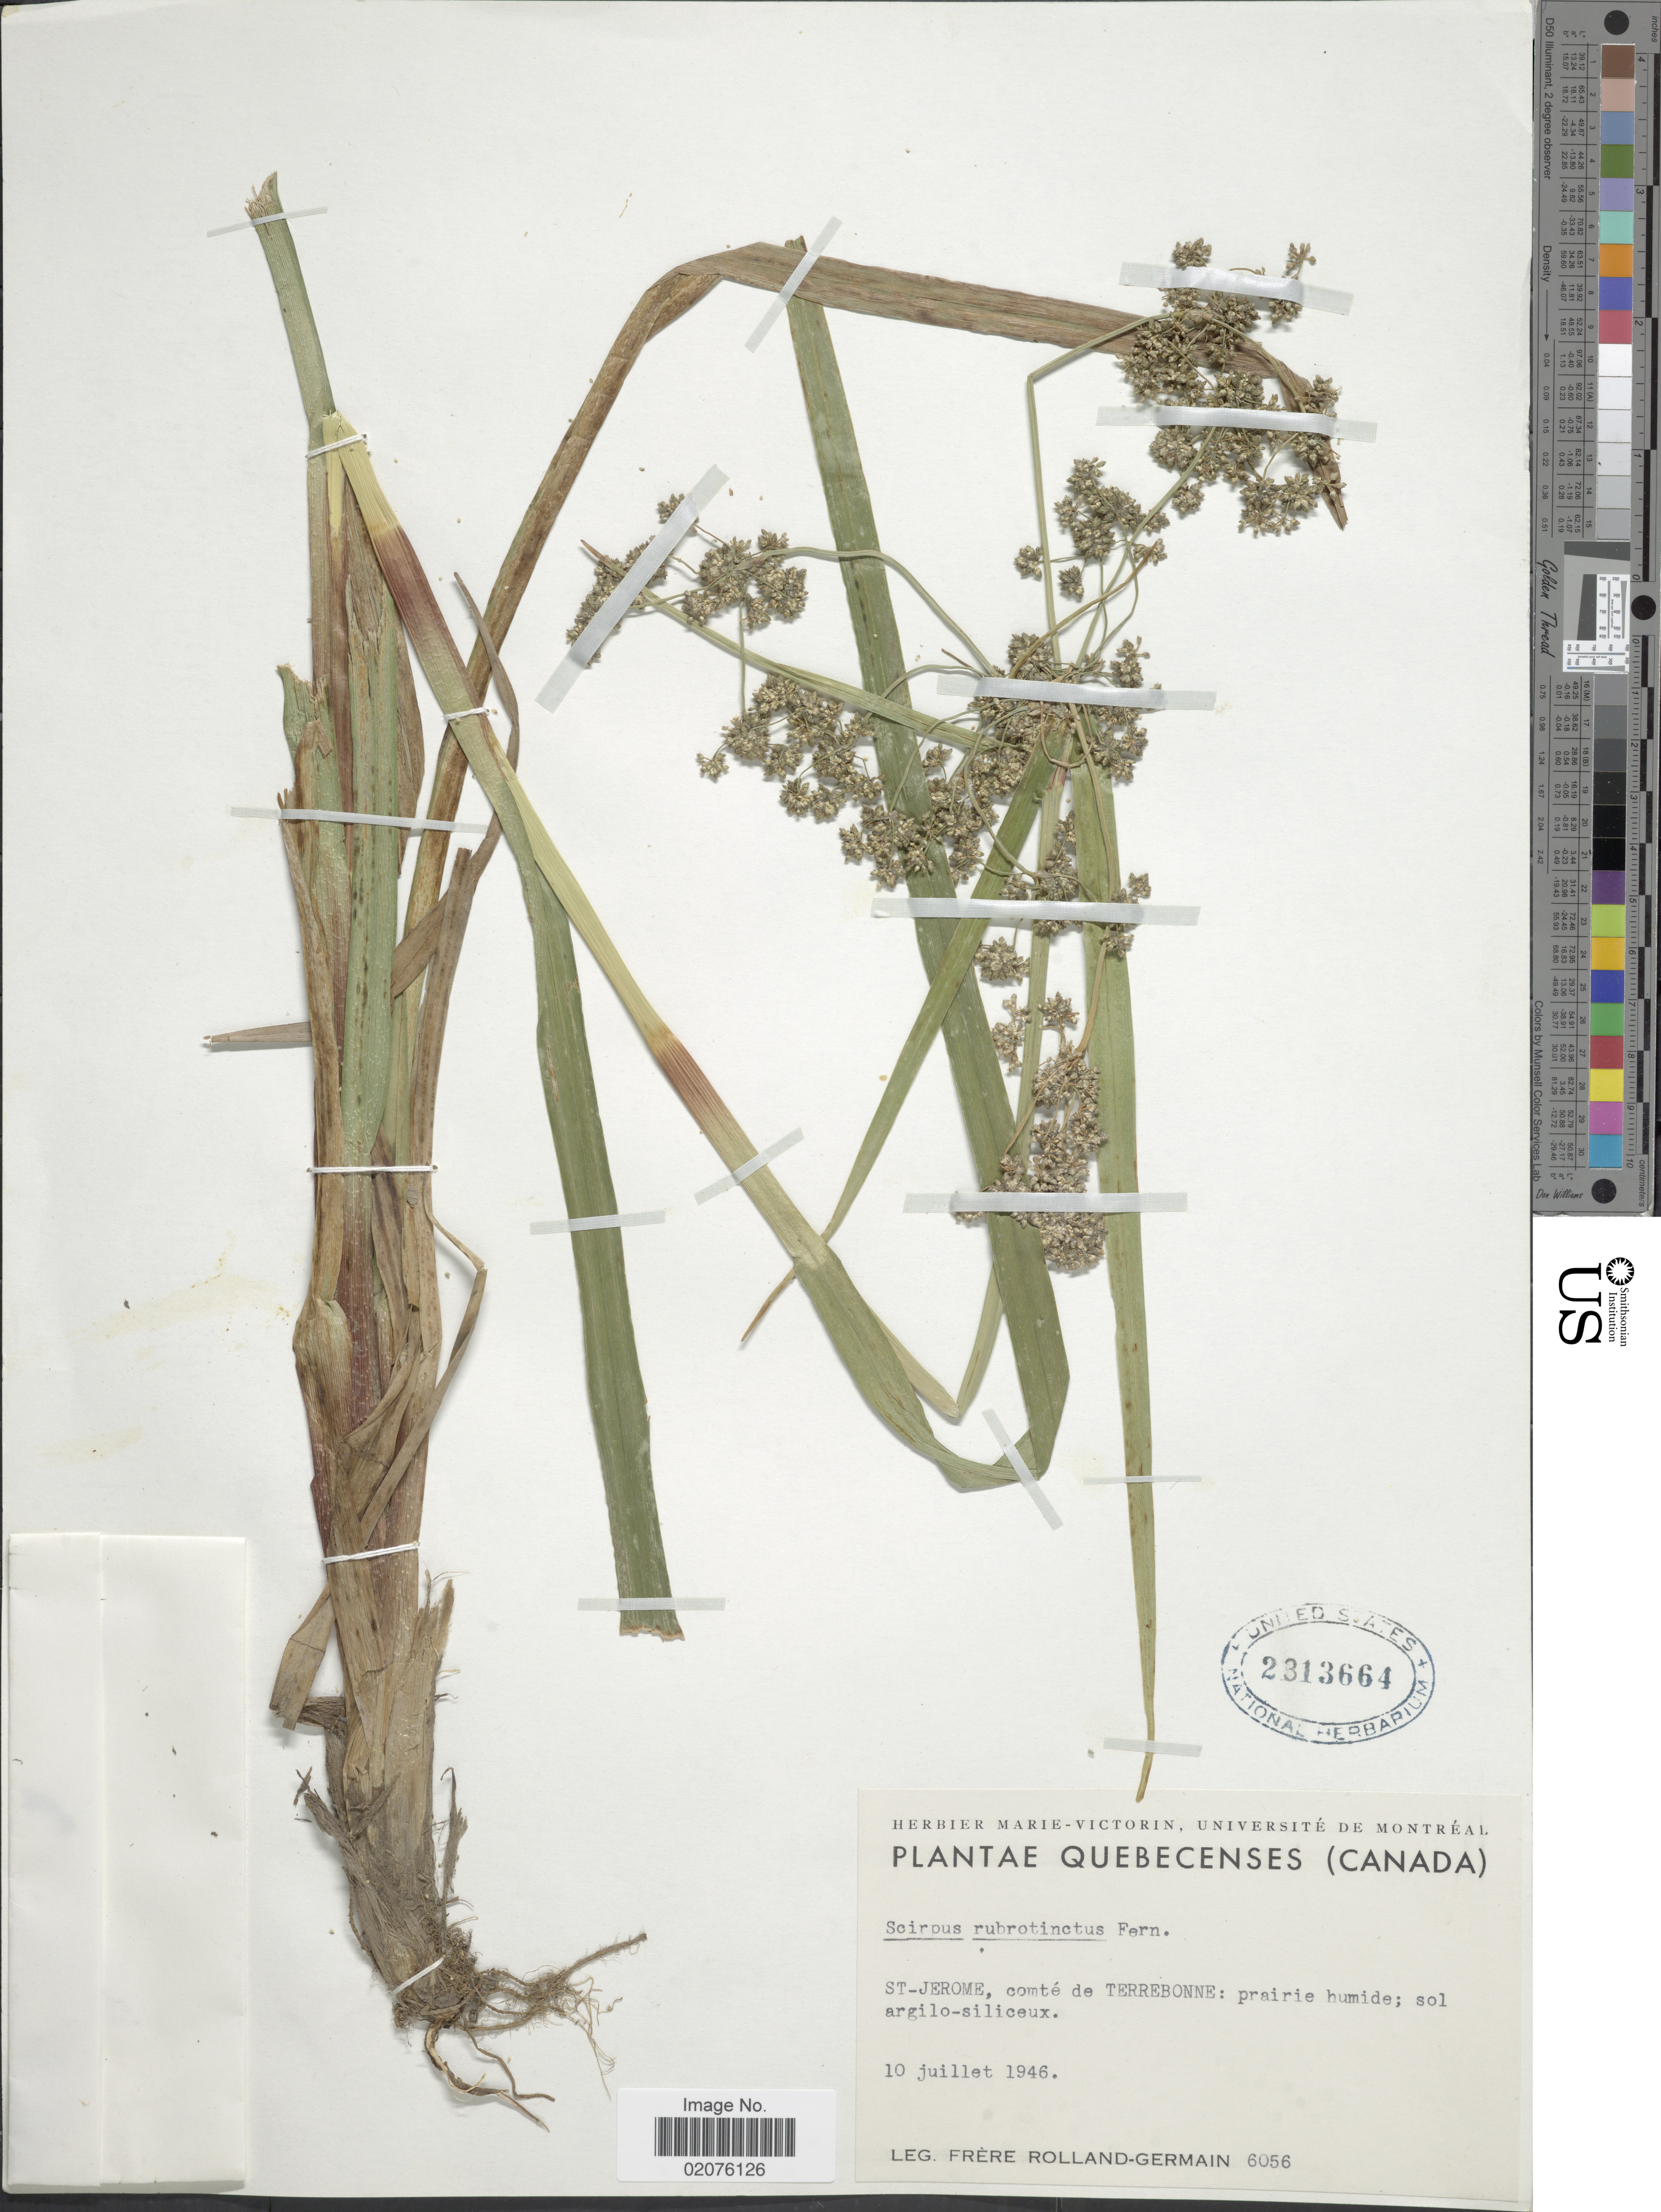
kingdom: Plantae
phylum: Tracheophyta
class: Liliopsida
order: Poales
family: Cyperaceae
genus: Scirpus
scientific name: Scirpus microcarpus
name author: J. Presl & C. Presl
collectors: Rolland-Germain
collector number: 6056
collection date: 1946-07-10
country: Canada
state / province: Quebec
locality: St. Jerome, comte de Terrebonne: prairie humide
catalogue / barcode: US 2313664